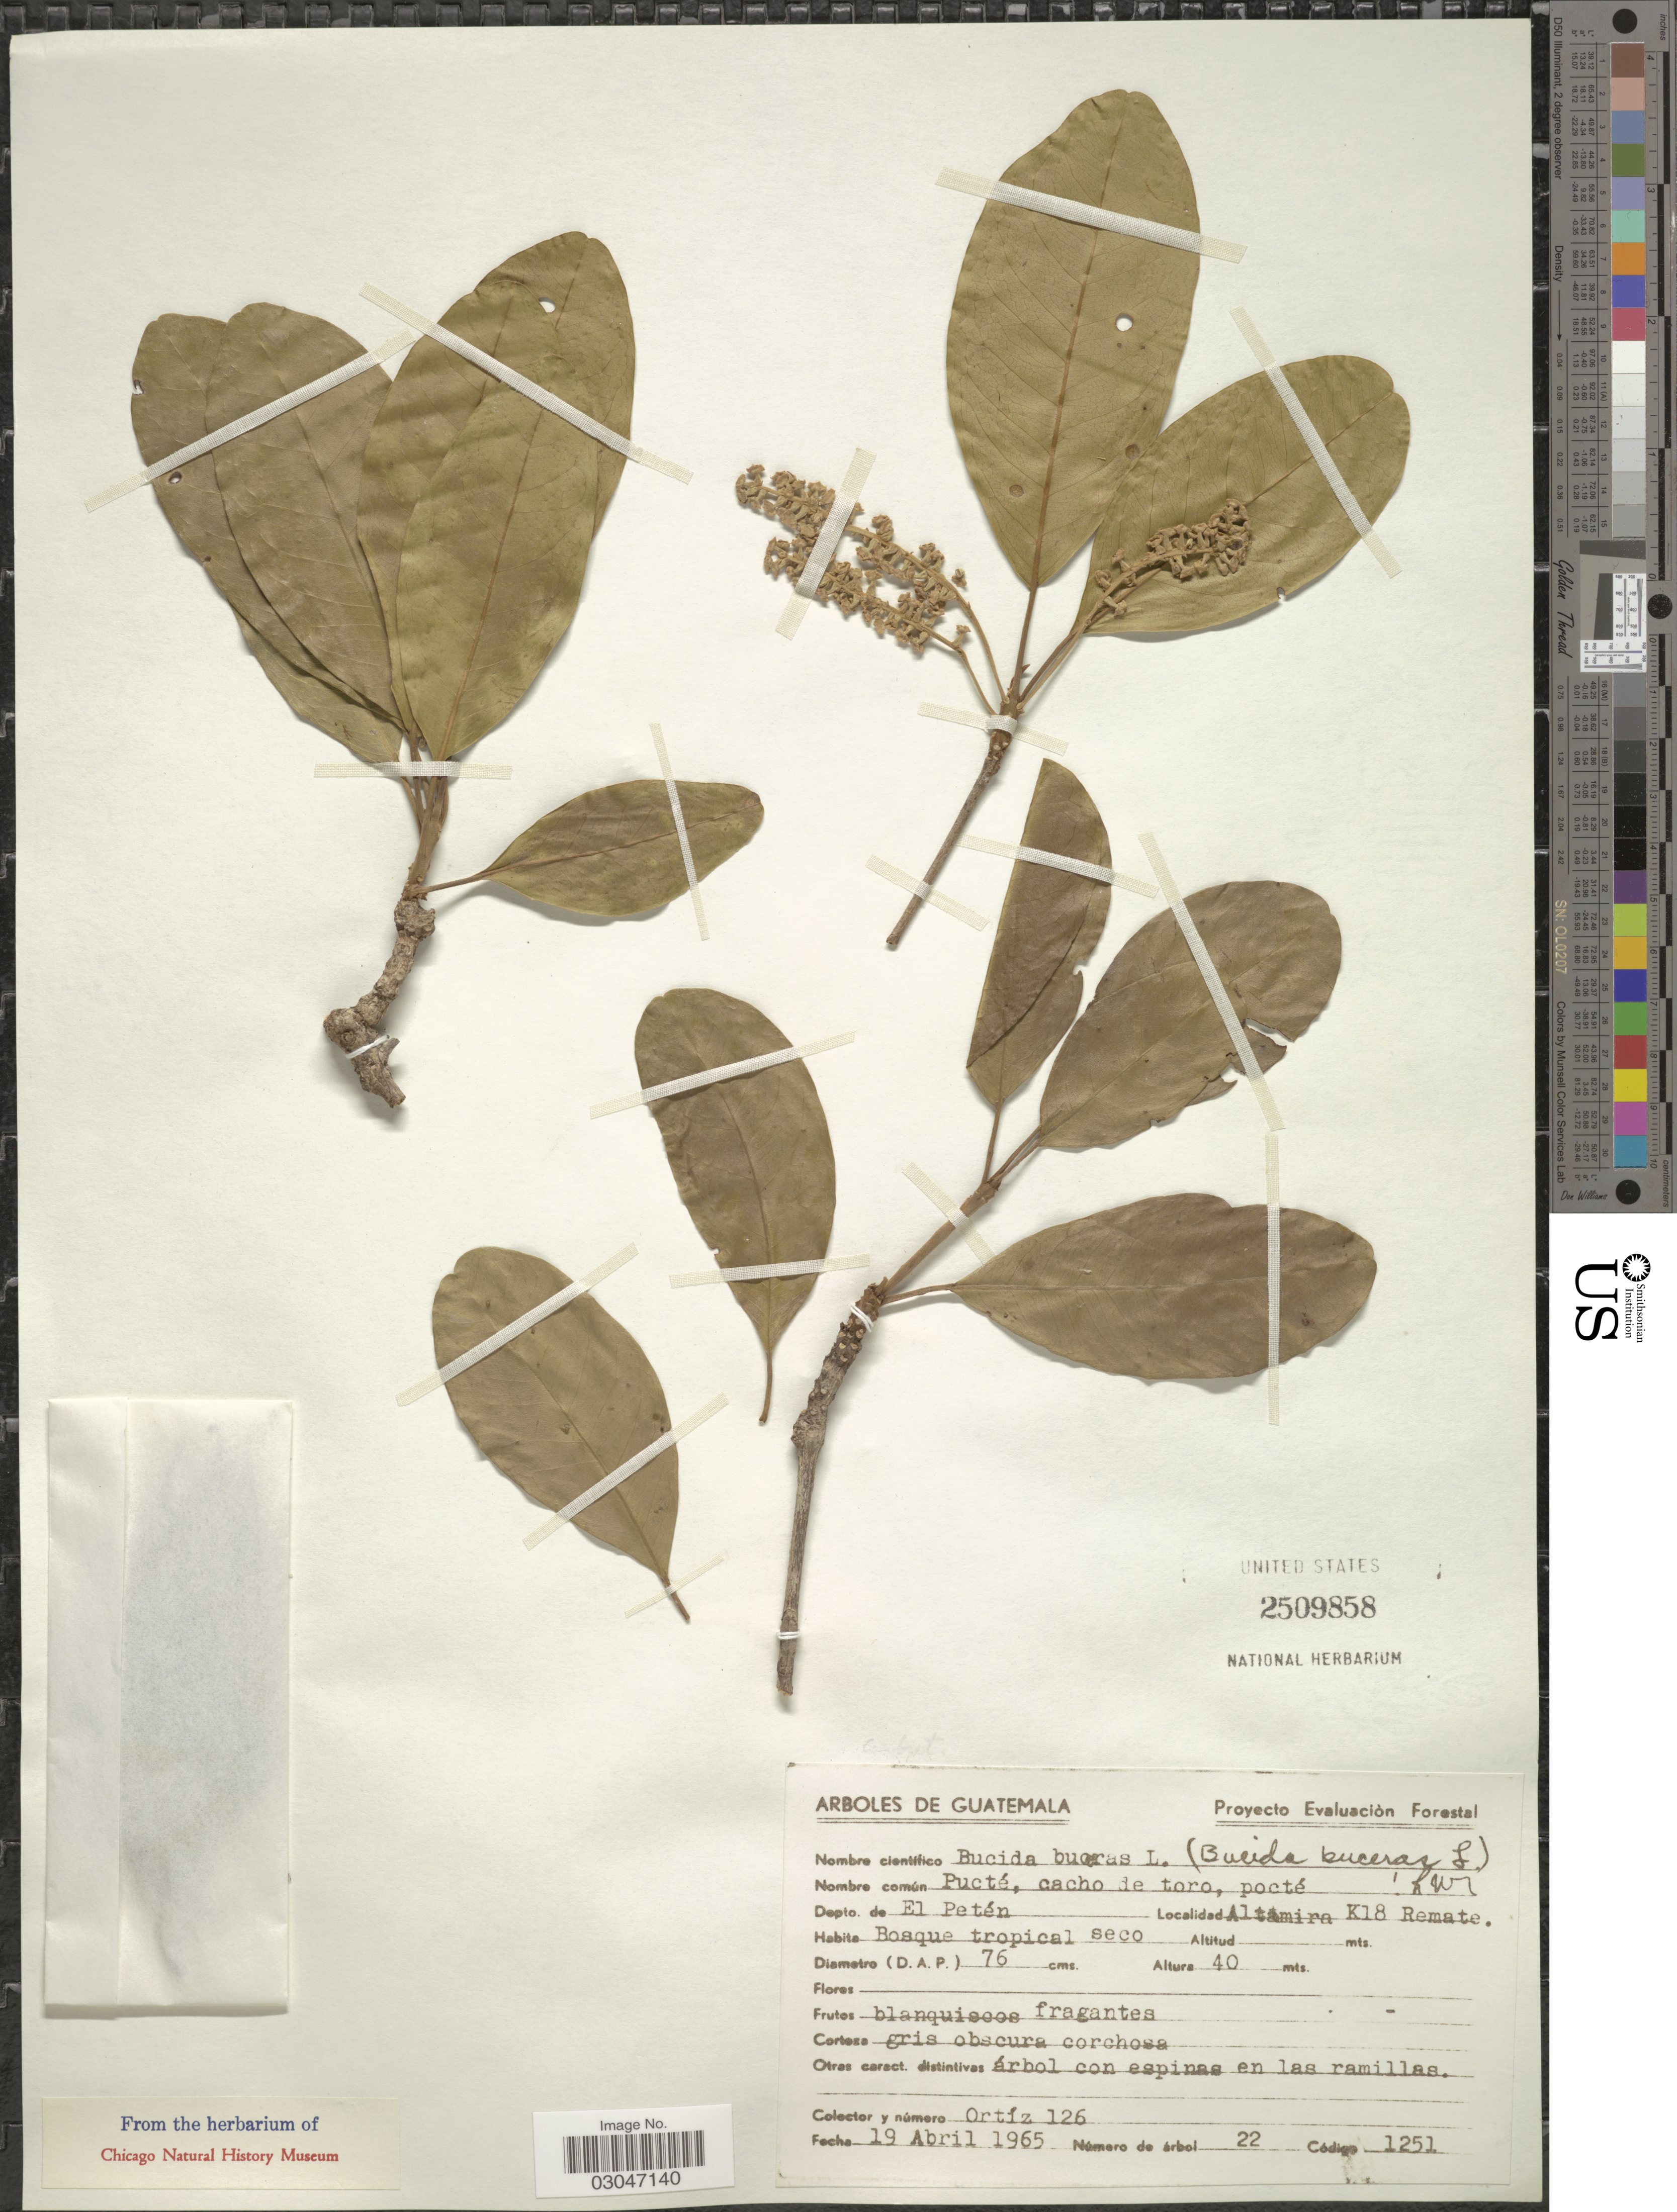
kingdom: Plantae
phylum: Tracheophyta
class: Magnoliopsida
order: Myrtales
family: Combretaceae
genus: Terminalia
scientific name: Terminalia buceras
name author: (L.) C. Wright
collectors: -- Ortiz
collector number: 126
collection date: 1965-04-19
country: Guatemala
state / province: El Petén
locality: Depto. de El Petén, Altamira K18 Remate, Pucté, cacho de toro, pocté.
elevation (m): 40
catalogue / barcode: US 2509858